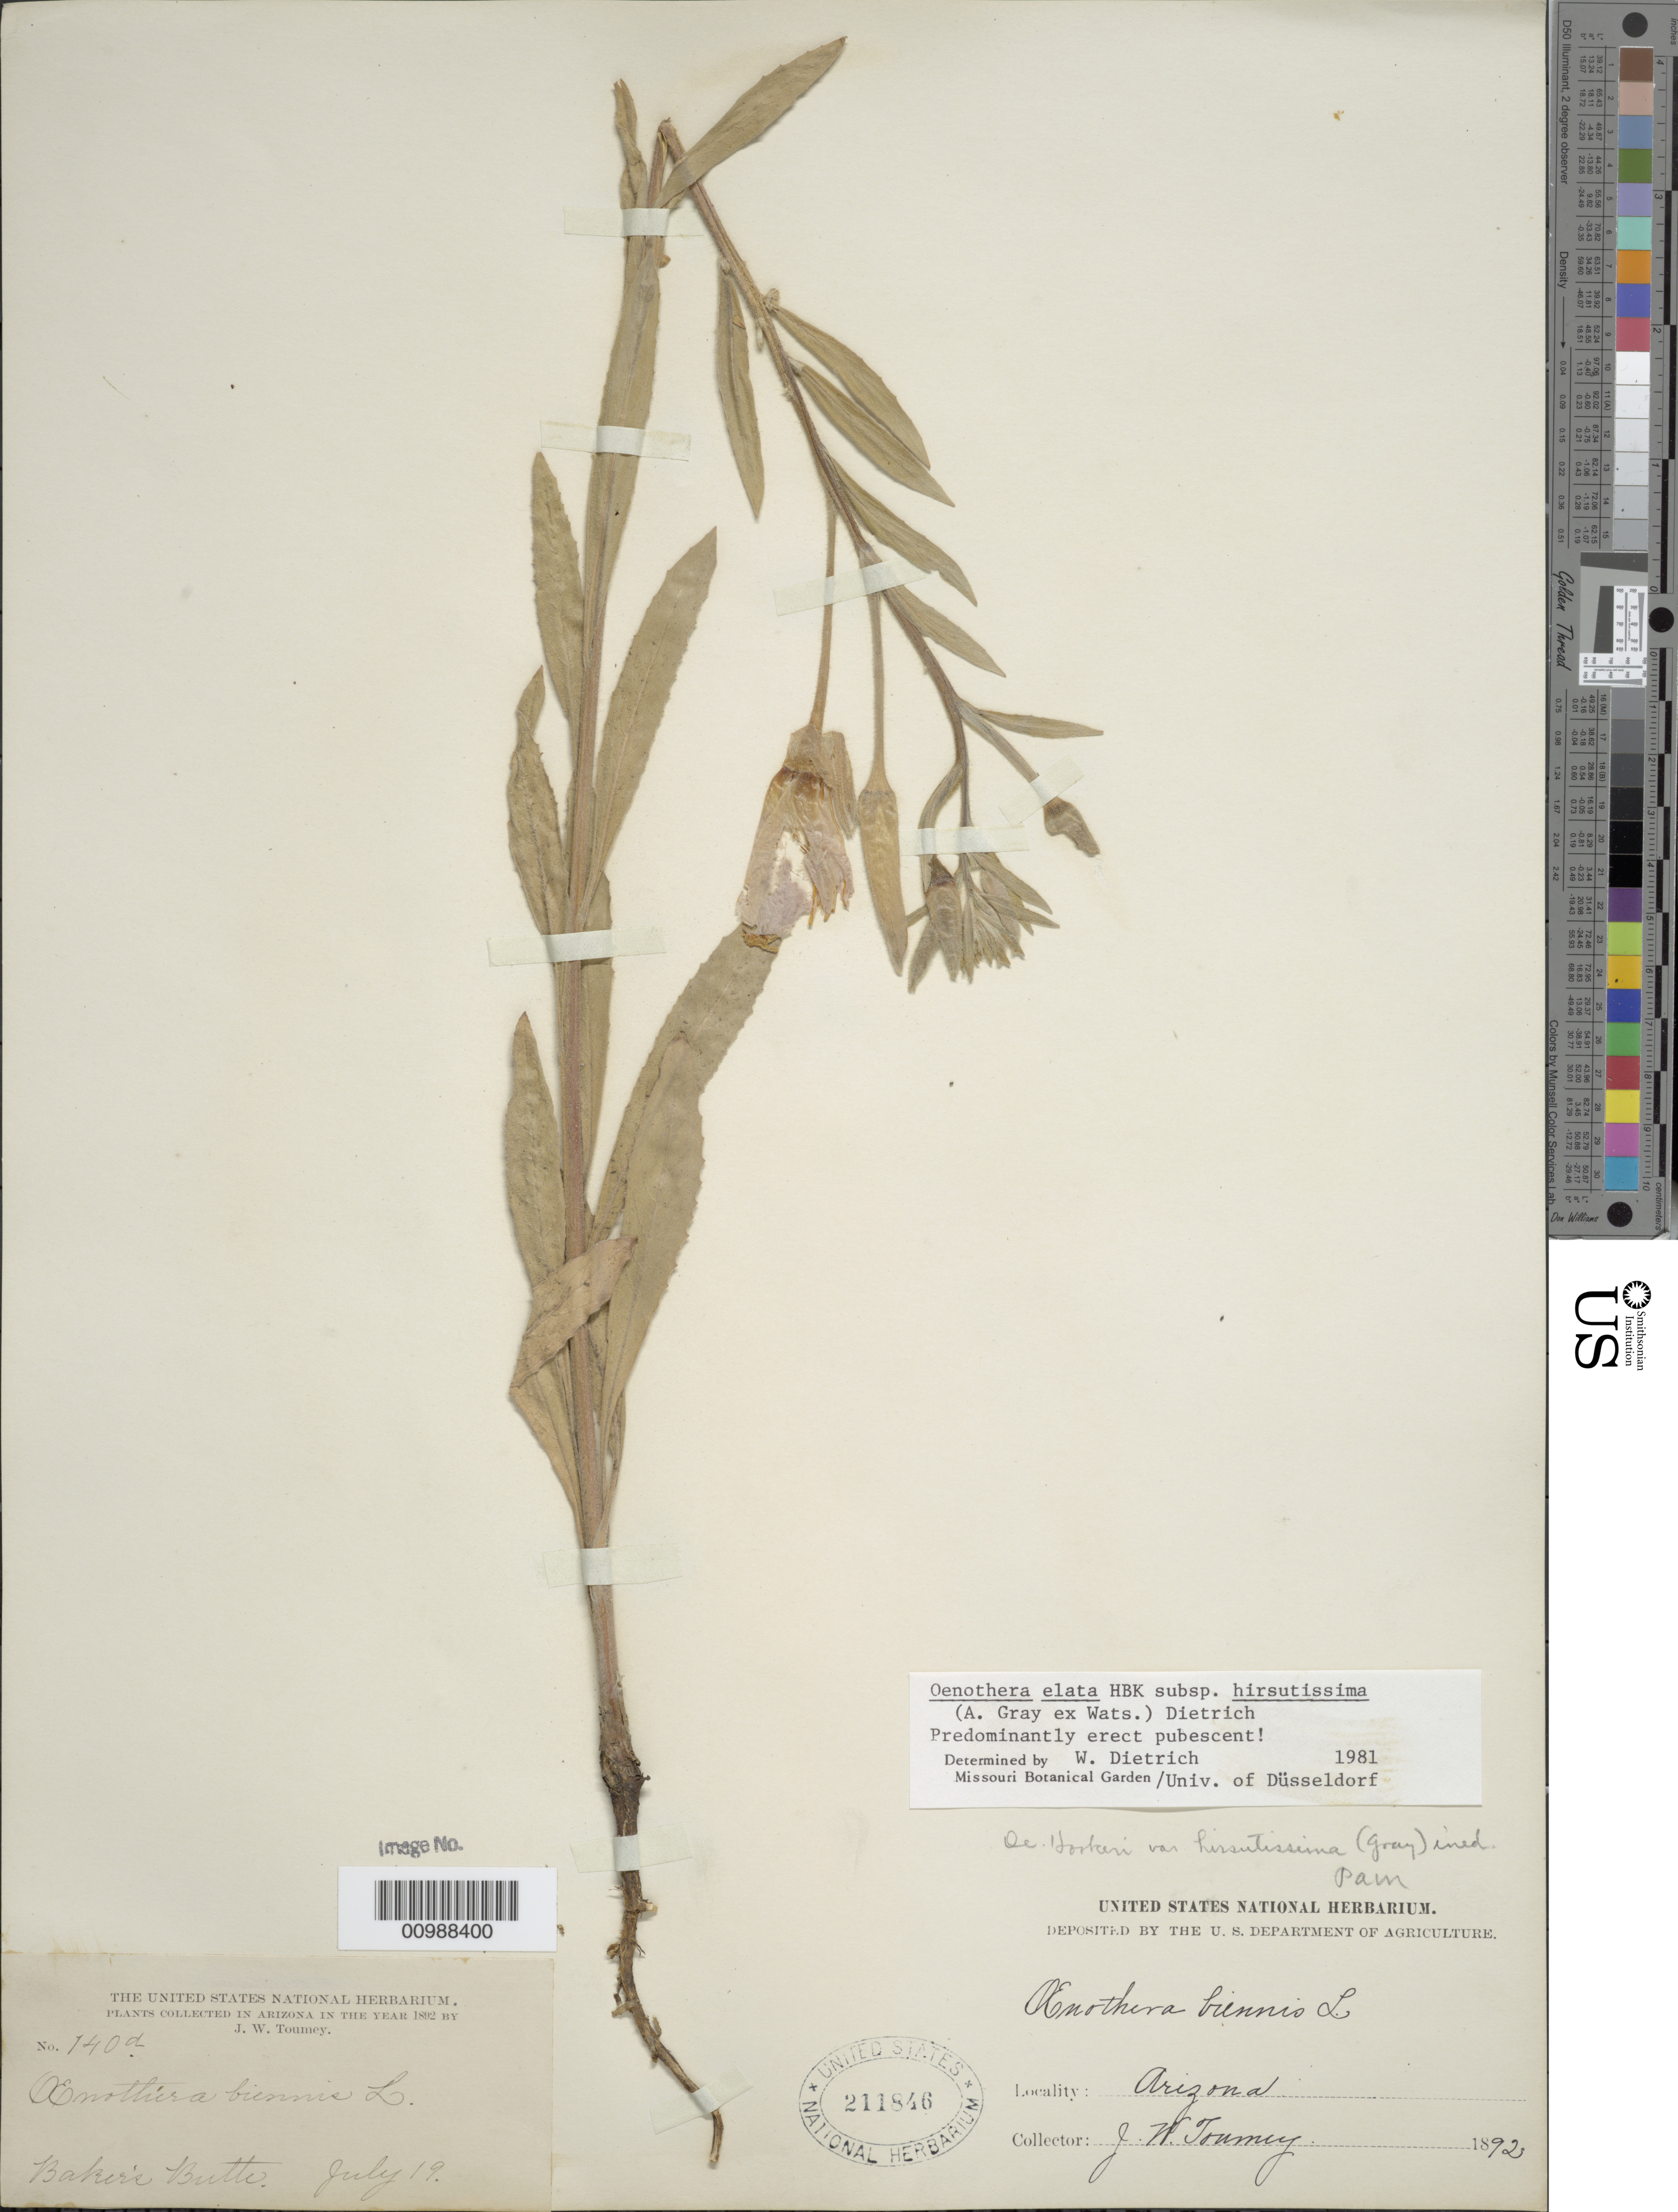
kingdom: Plantae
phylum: Tracheophyta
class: Magnoliopsida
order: Myrtales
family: Onagraceae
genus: Oenothera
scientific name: Oenothera elata subsp. hirsutissima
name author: (A. Gray ex S. Watson) W. Dietr.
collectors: J. W. Toumey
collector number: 140D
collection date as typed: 19 Jul 1892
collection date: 1892-07-19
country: United States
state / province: Arizona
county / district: Coconino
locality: Baker's Butte Summit.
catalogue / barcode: US 211846